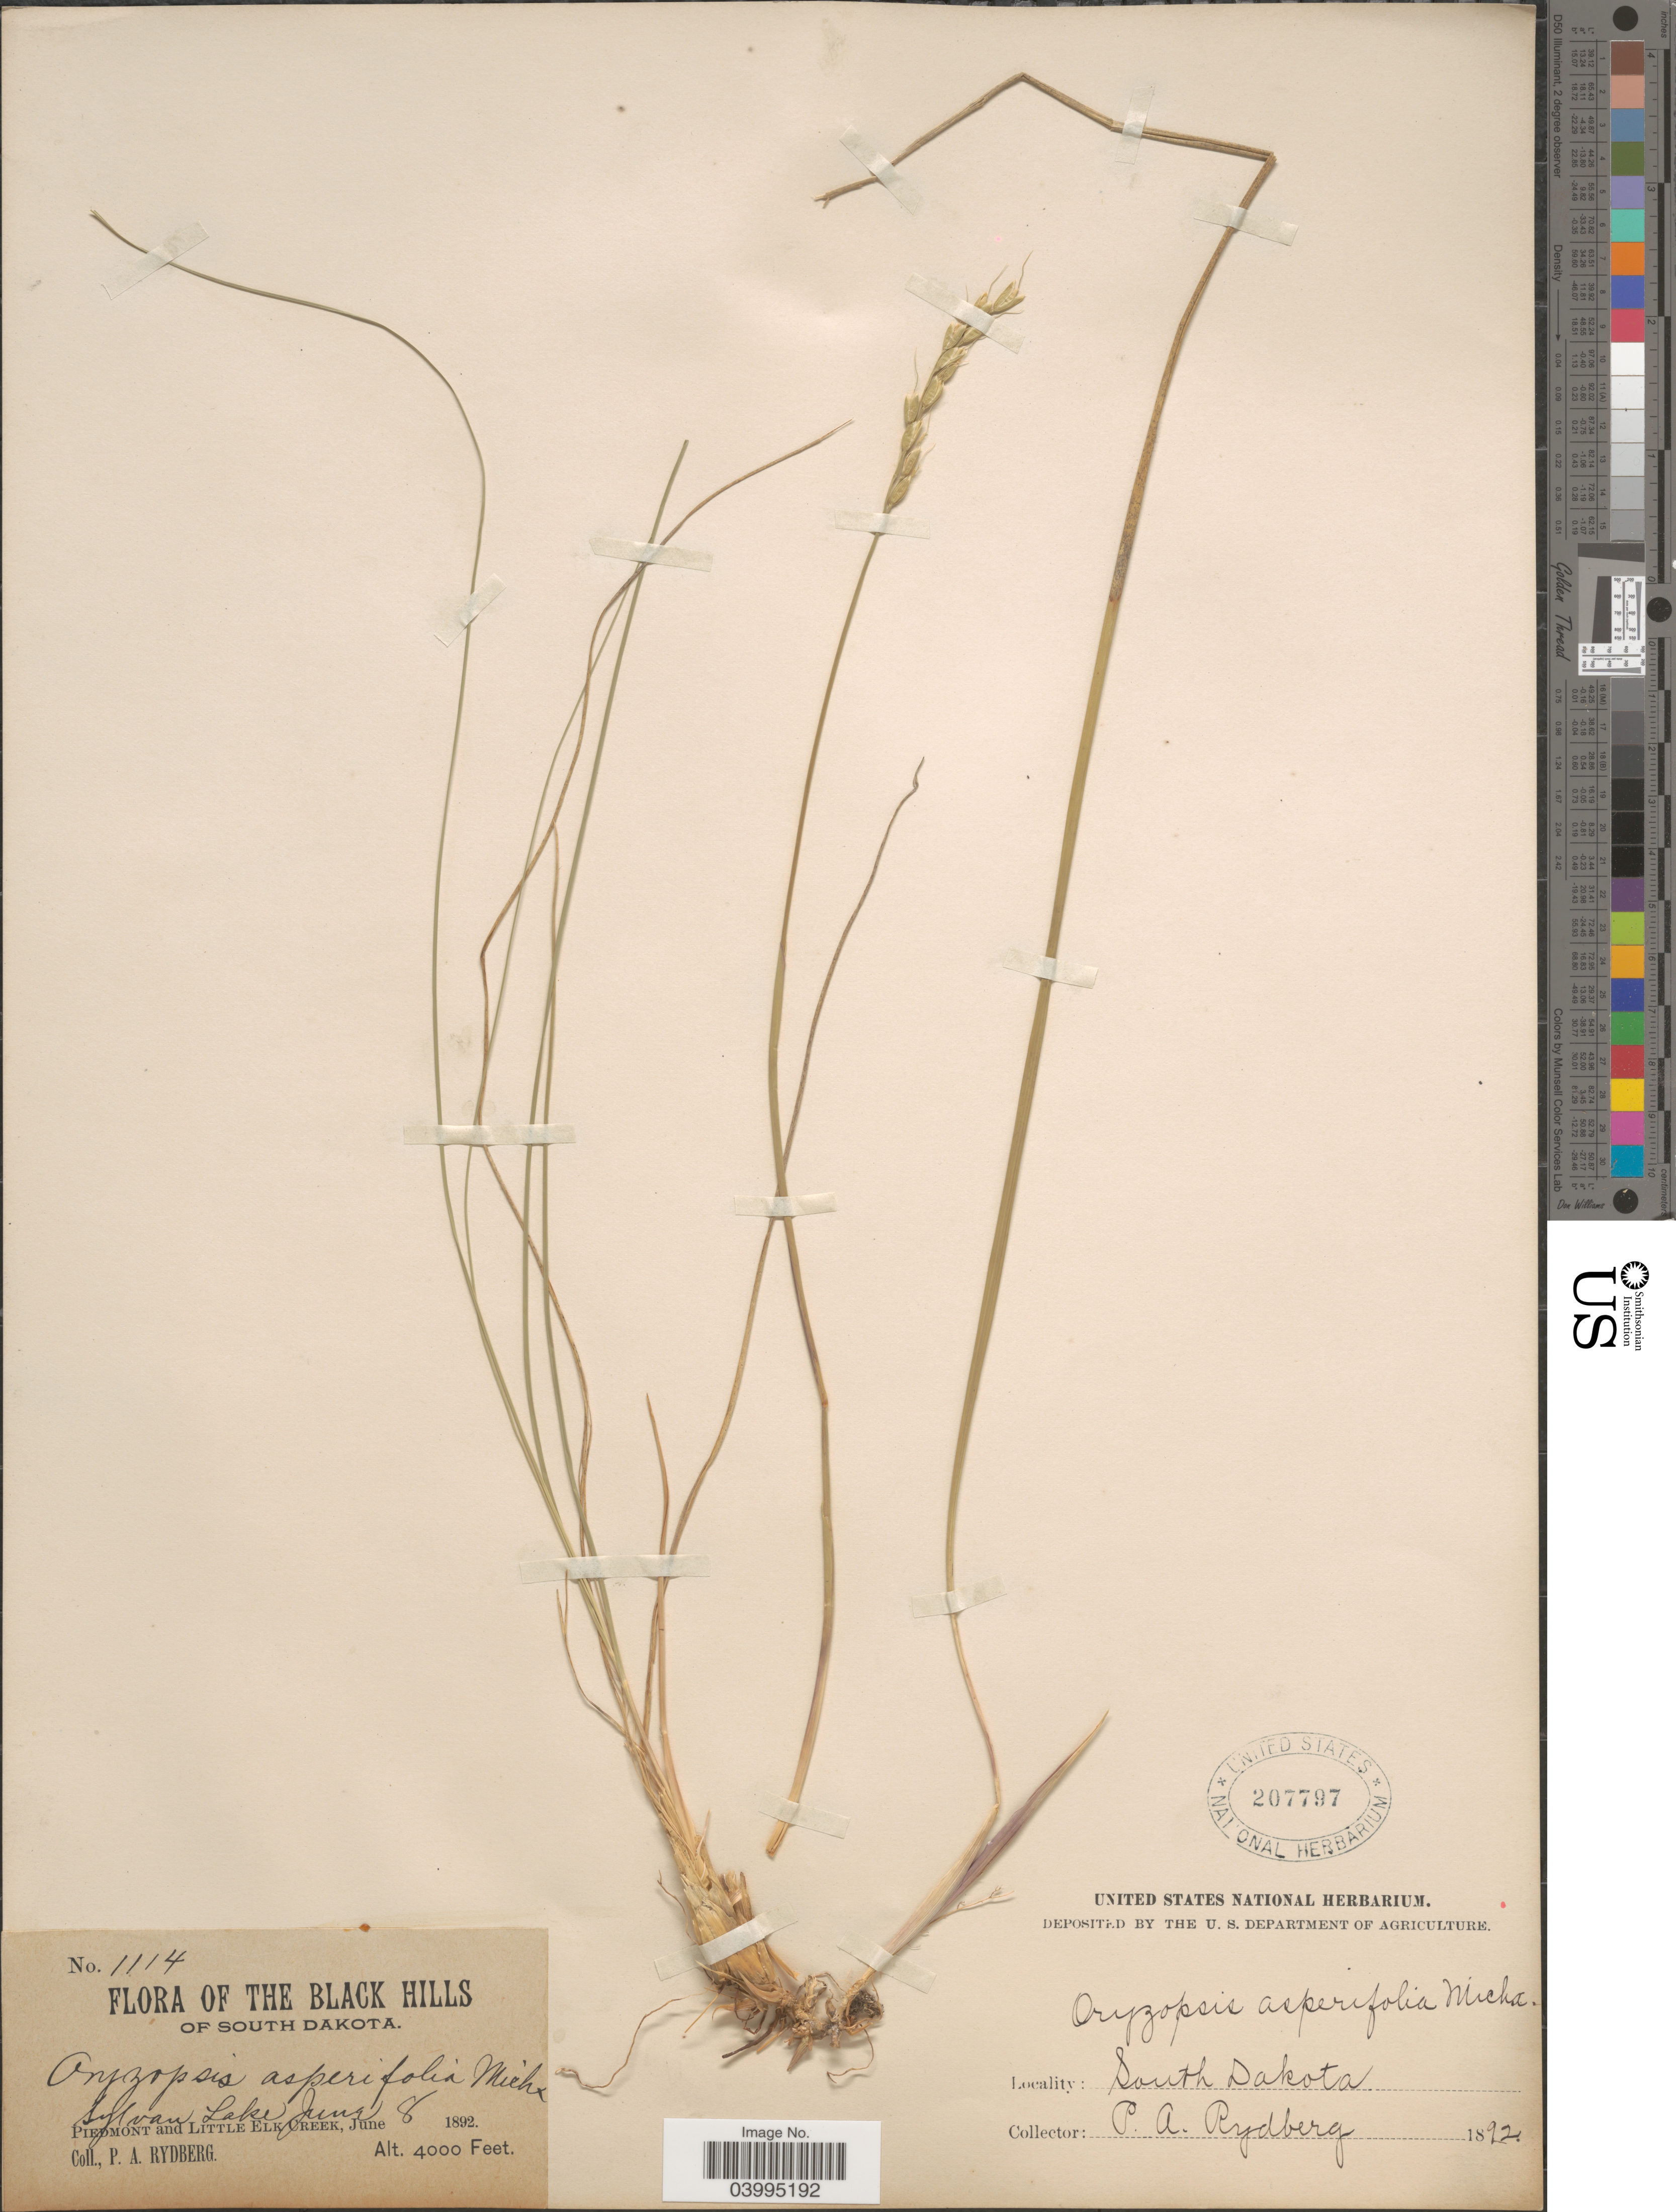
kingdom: Plantae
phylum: Tracheophyta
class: Liliopsida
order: Poales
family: Poaceae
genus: Oryzopsis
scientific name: Oryzopsis asperifolia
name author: Michx.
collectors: P. A. Rydberg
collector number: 1114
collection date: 1892-06-08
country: United States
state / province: South Dakota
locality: The Black Hills of South Dakota. Sylvan Lake. Piedmont and Little Elk Creek.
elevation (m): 1219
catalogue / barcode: US 207797